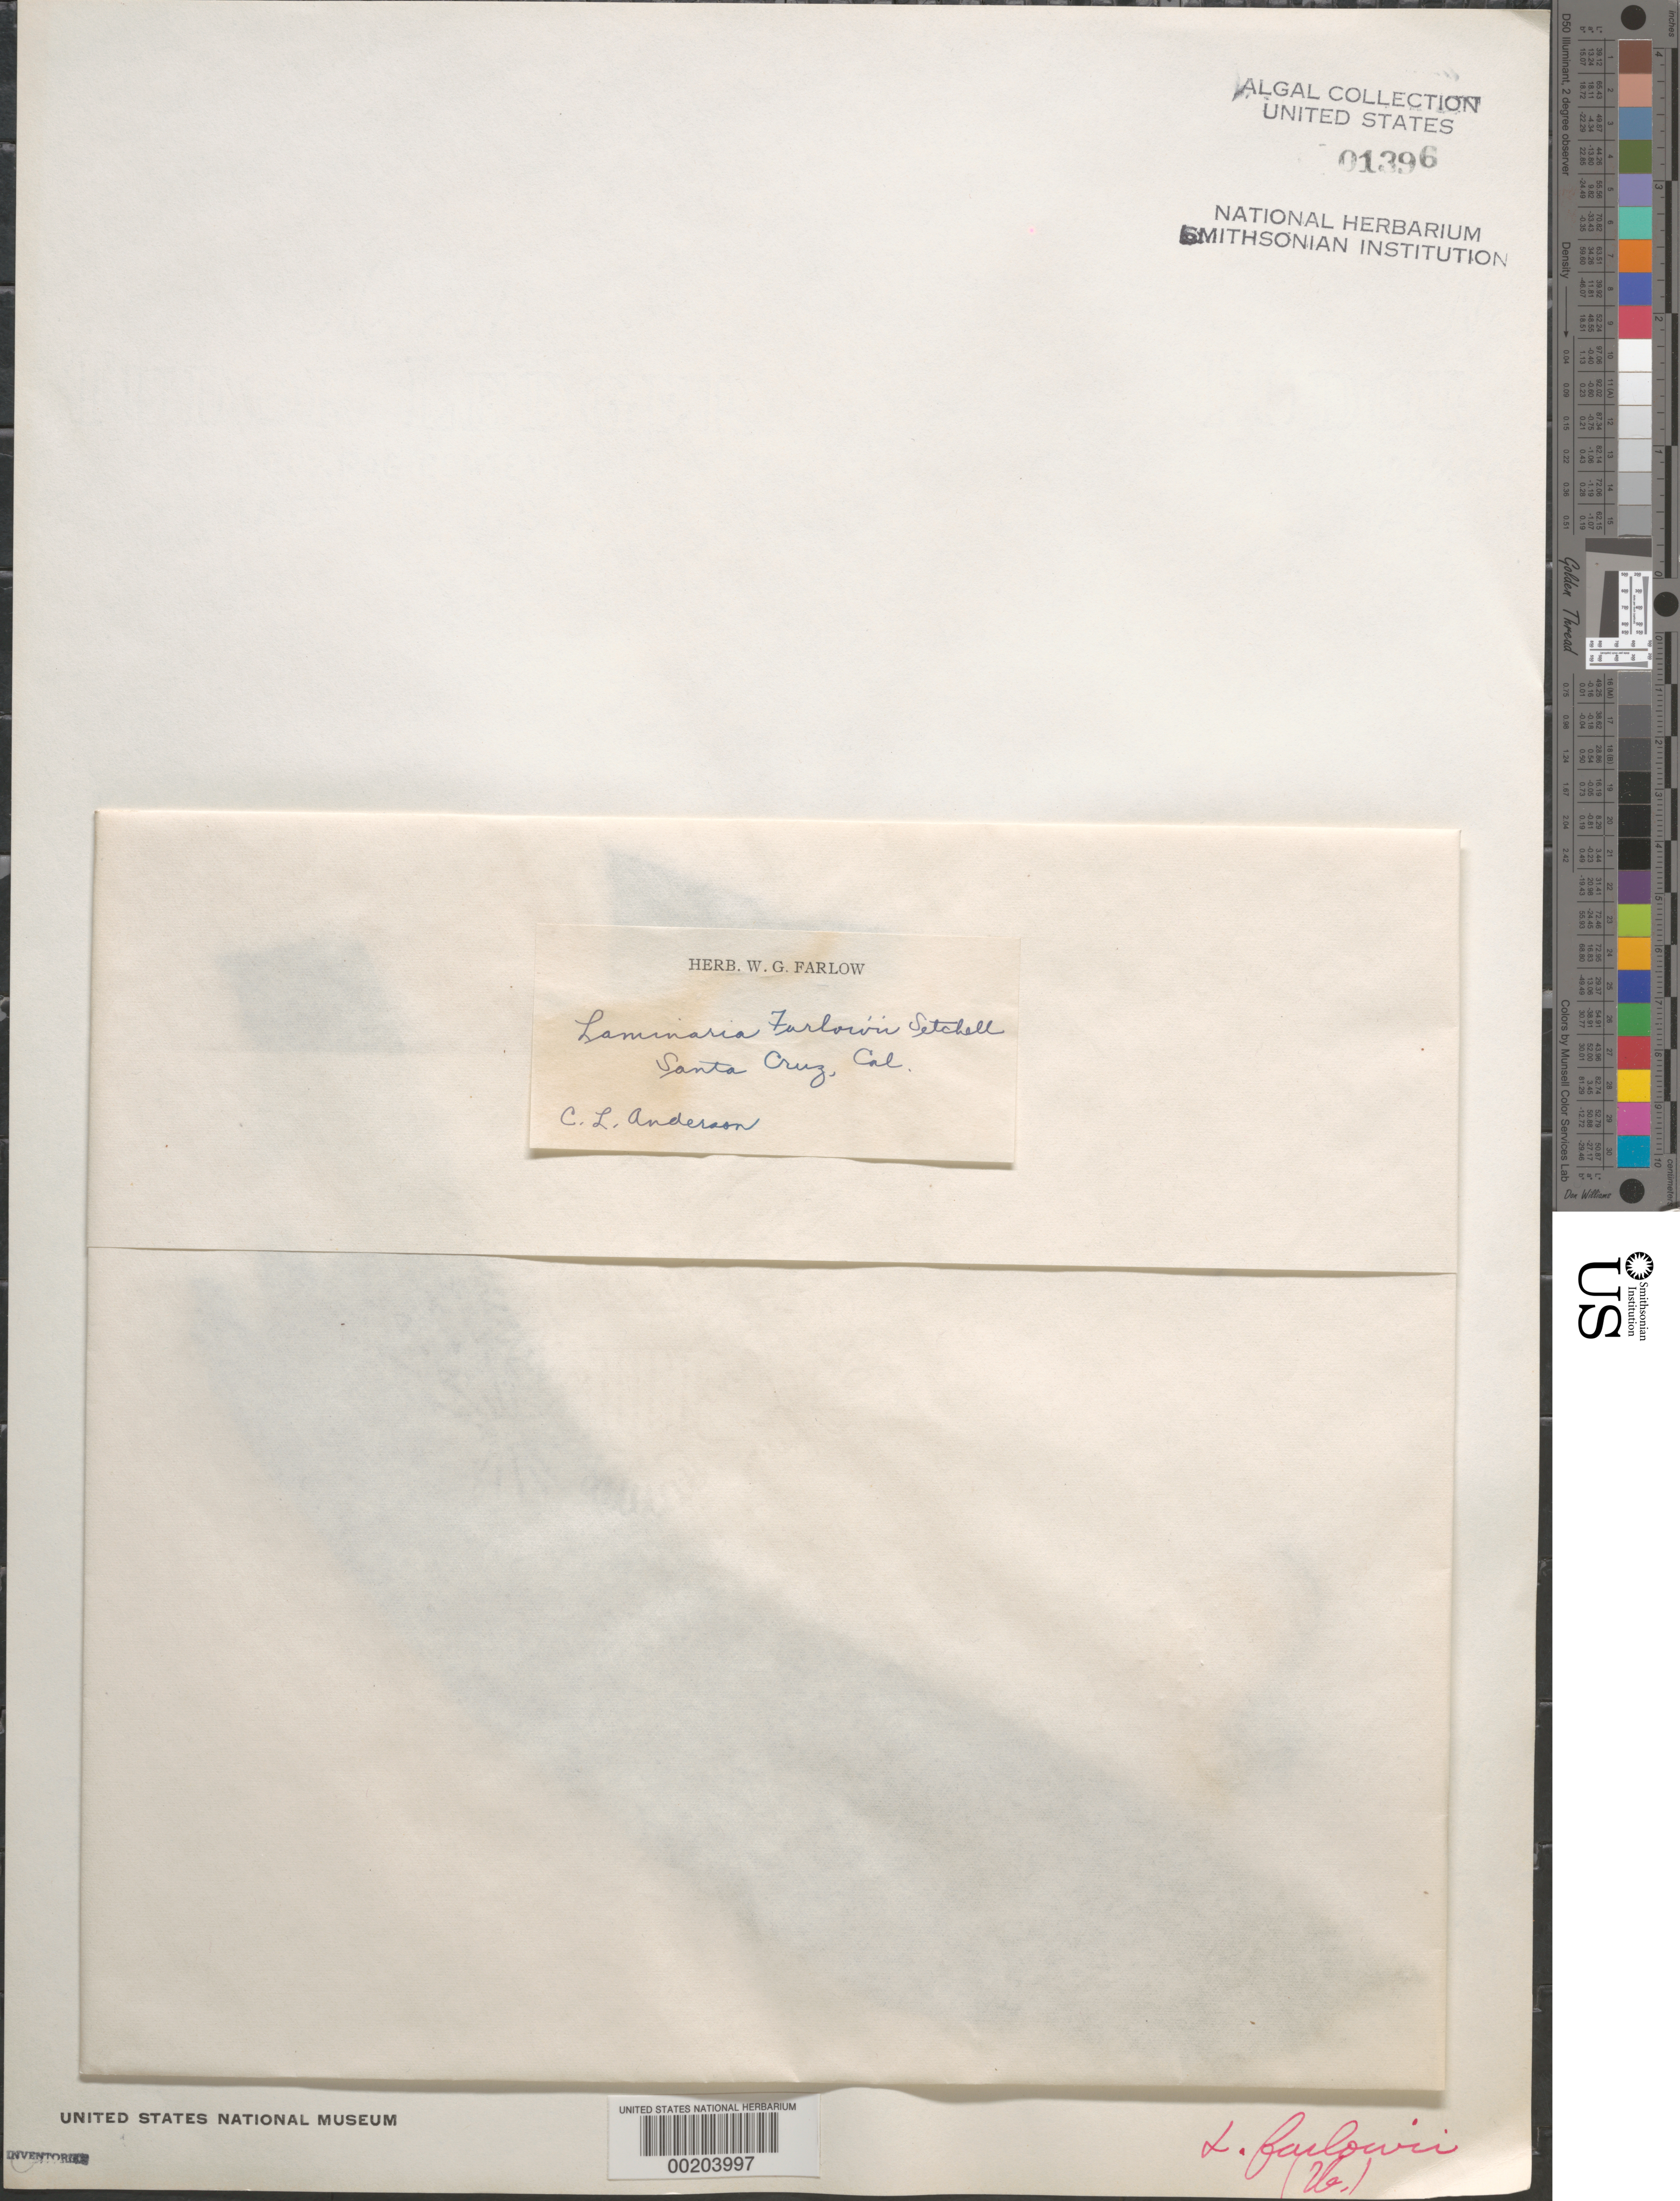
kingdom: Chromista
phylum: Ochrophyta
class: Phaeophyceae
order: Laminariales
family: Laminariaceae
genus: Laminaria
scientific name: Laminaria farlowii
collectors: C. L. Anderson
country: United States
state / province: California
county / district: Santa Cruz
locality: Santa Cruz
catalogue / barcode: US 1396